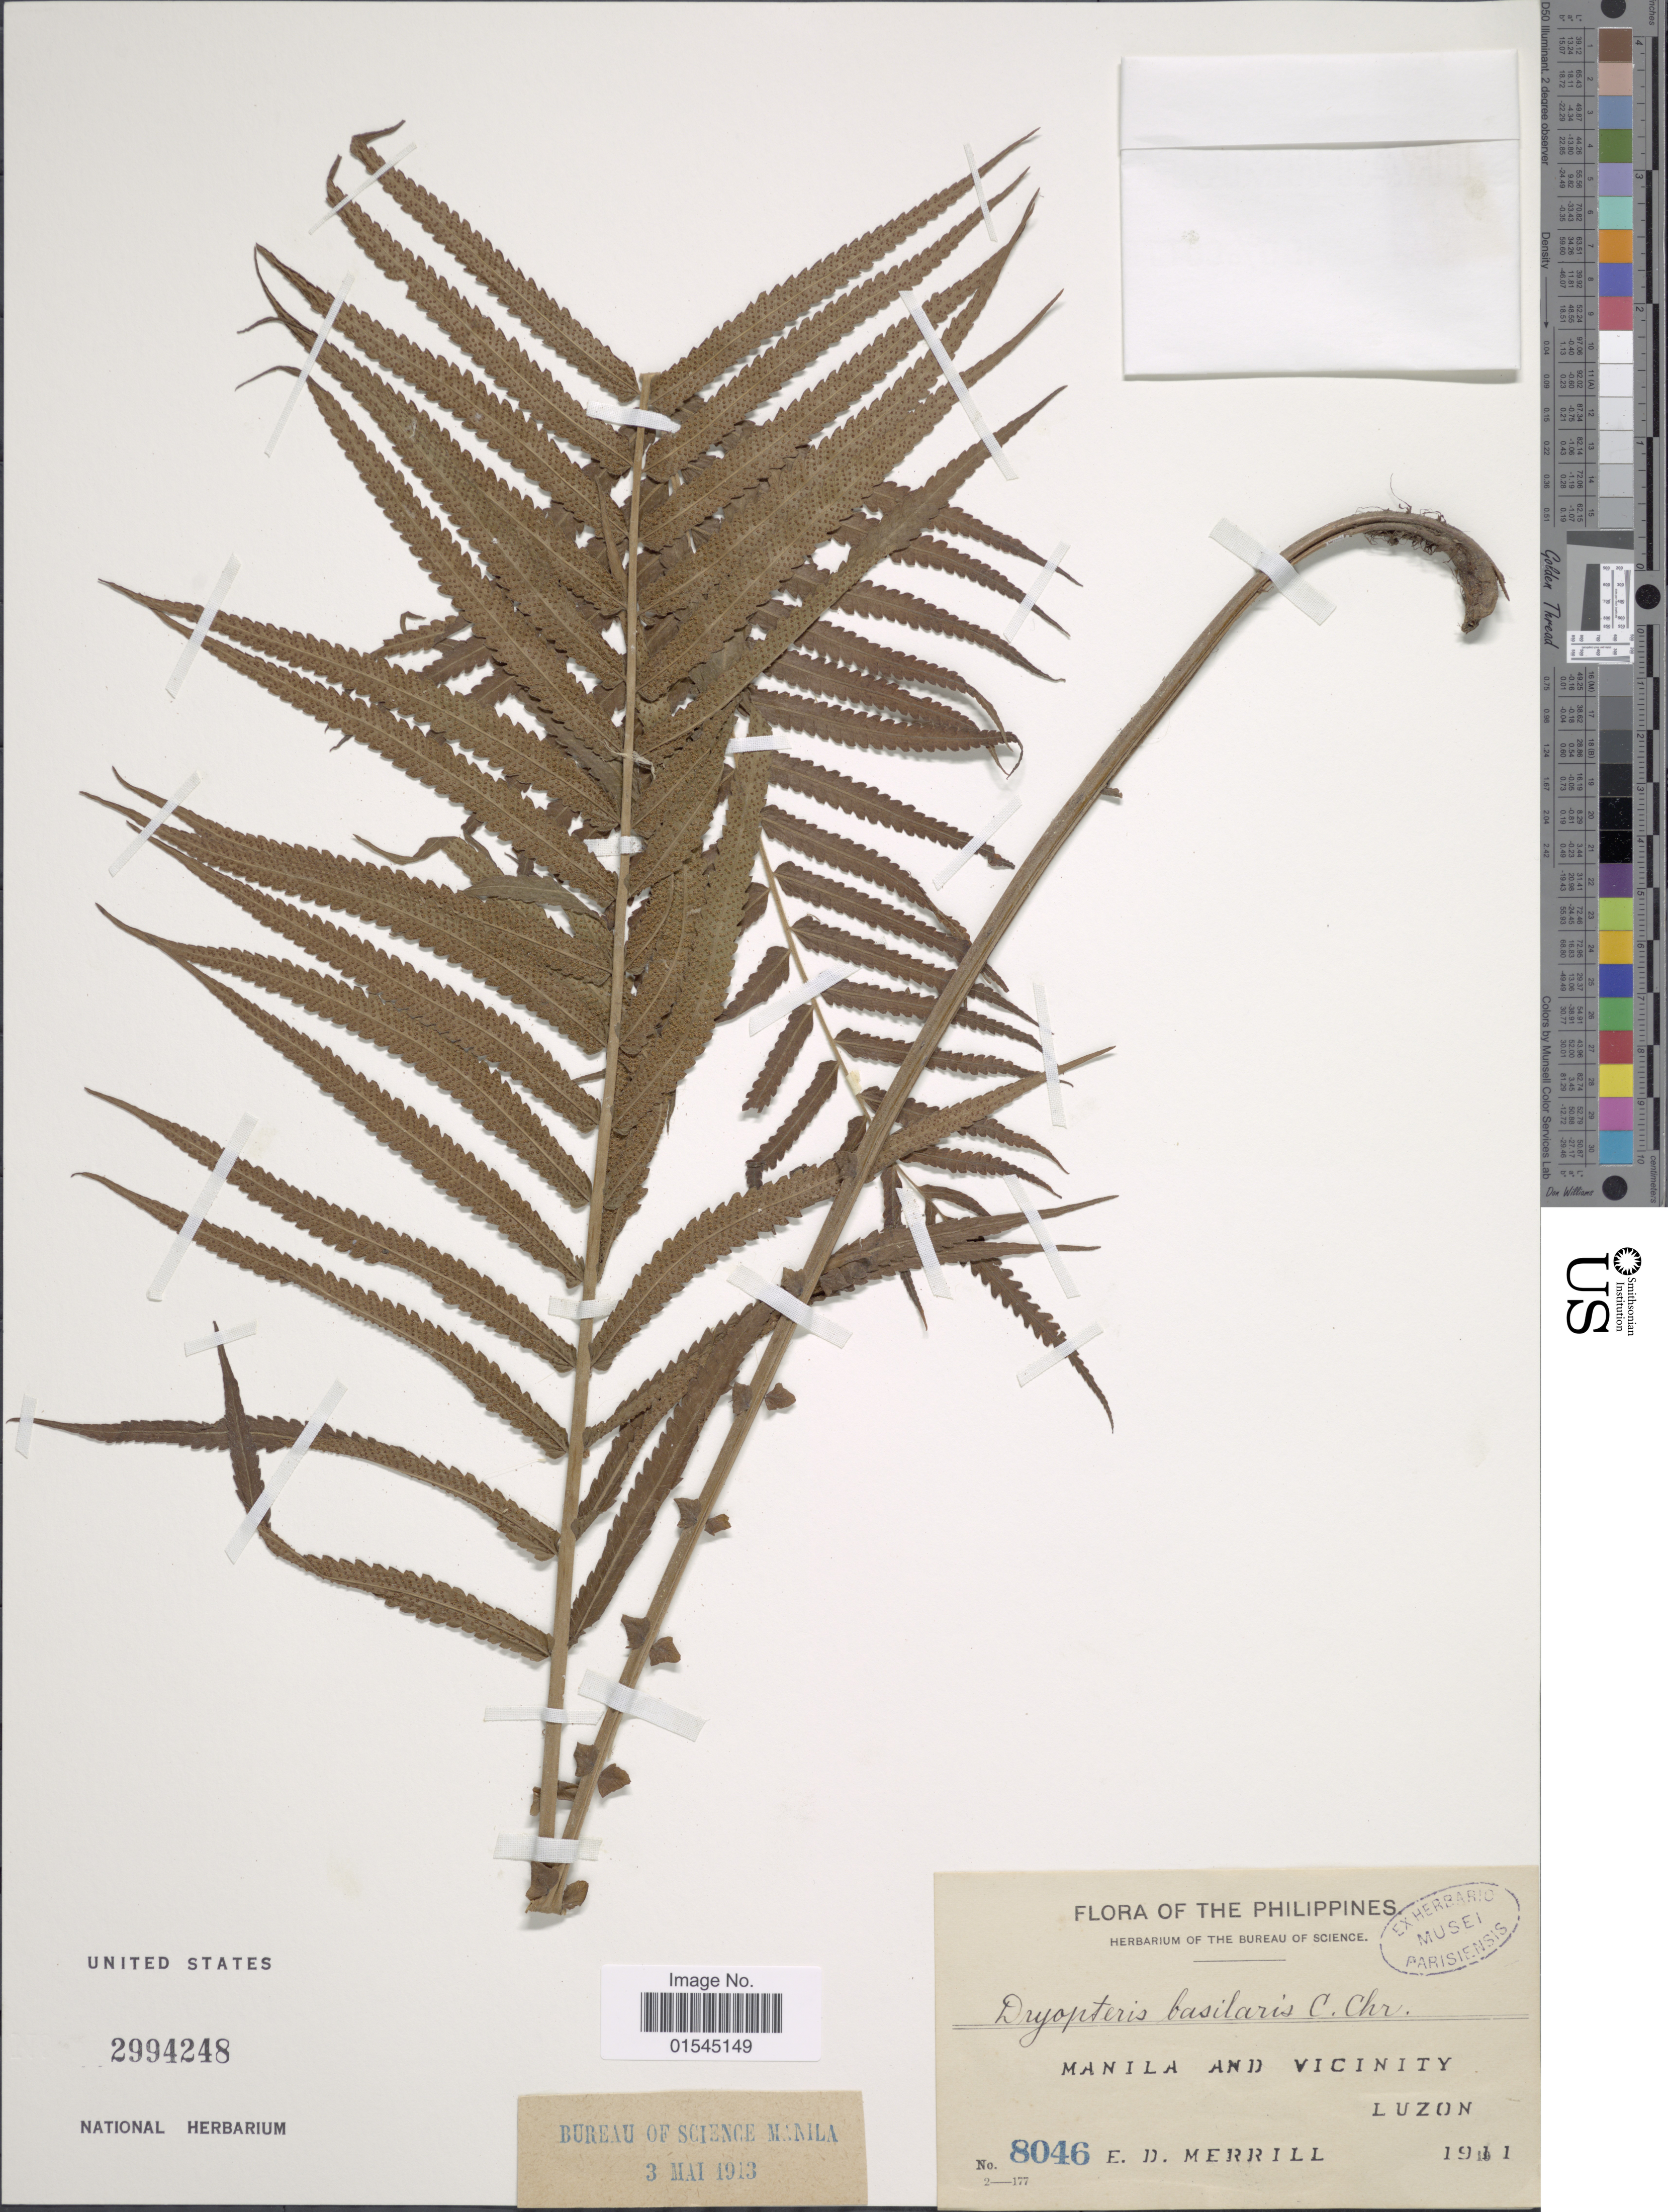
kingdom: Plantae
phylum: Tracheophyta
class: Polypodiopsida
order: Polypodiales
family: Thelypteridaceae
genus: Sphaerostephanos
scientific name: Sphaerostephanos productus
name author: (Kaulf.) Holttum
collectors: E. D. Merrill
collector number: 8046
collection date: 1911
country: Philippines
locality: Manila and Vicinity, Luzon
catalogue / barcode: US 2994248